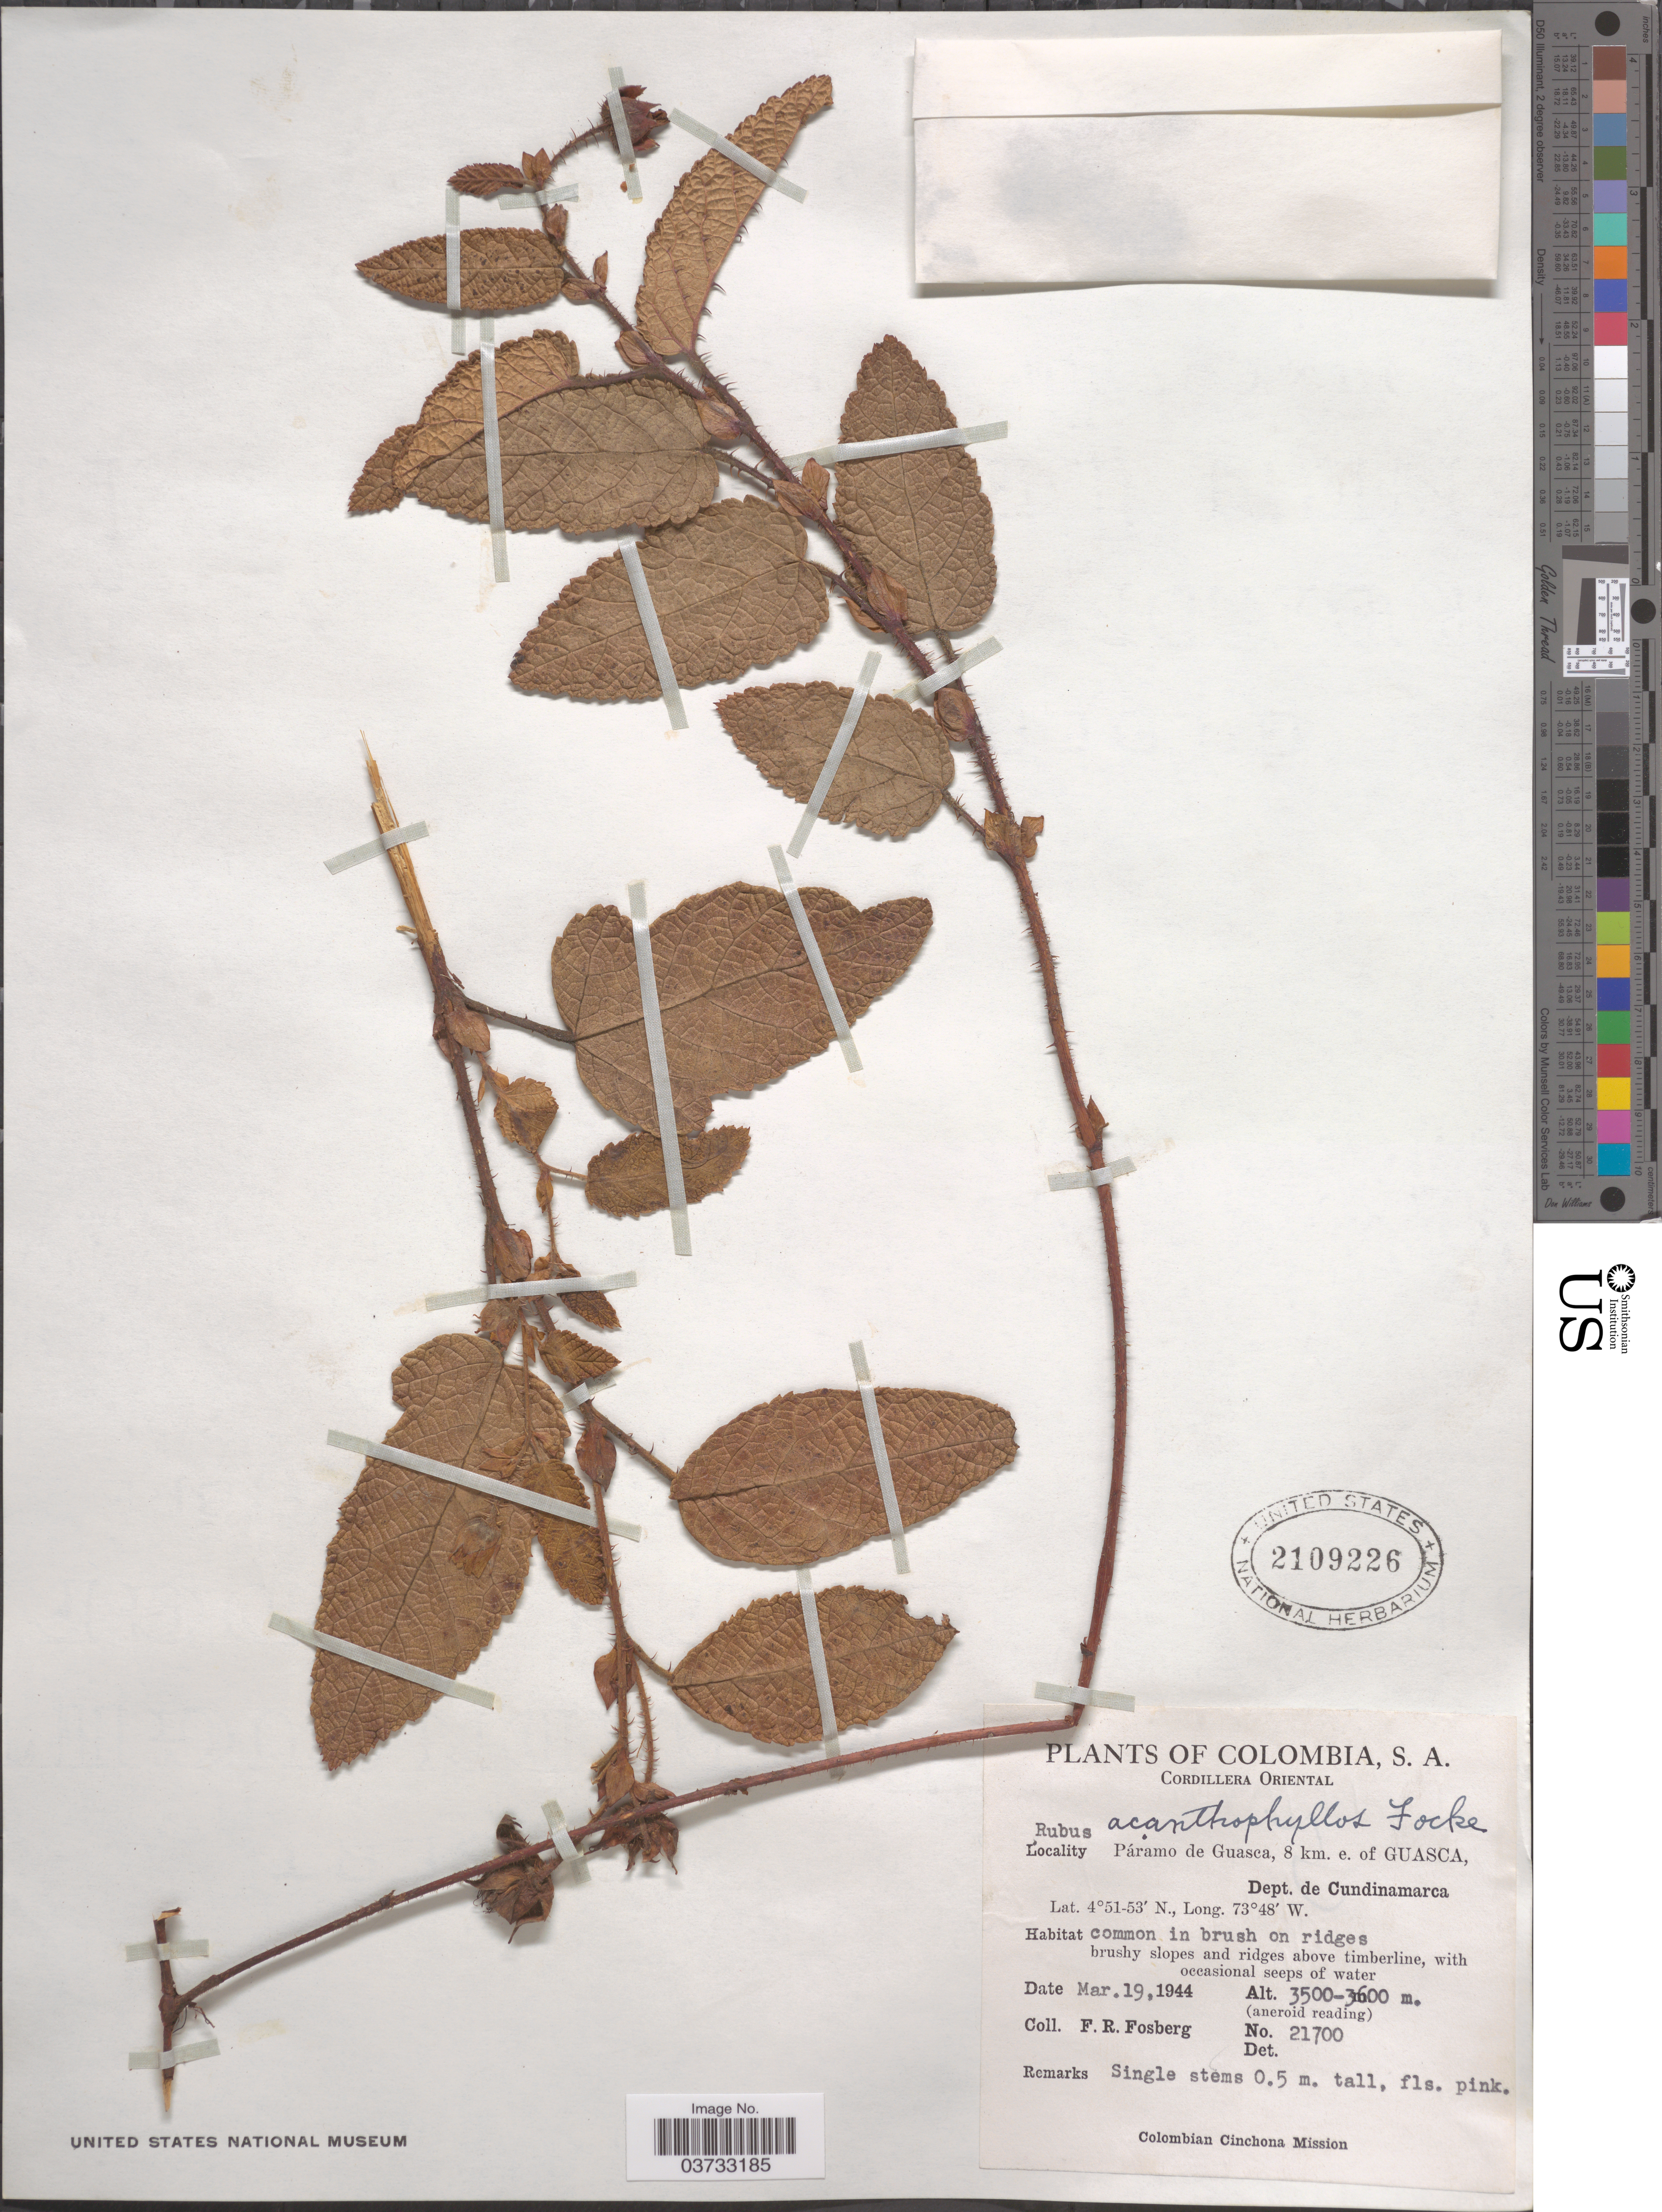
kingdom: Plantae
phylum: Tracheophyta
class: Magnoliopsida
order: Rosales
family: Rosaceae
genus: Rubus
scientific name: Rubus acanthophyllos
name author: Focke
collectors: F. R. Fosberg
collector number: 21700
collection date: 1944-03-19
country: Colombia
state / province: Cundinamarca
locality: Cordillera Oriental. Páramo de Guasca, 8 km. e. of Guasca, Dept. de Cundinamarca.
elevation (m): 3500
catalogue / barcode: US 2109226